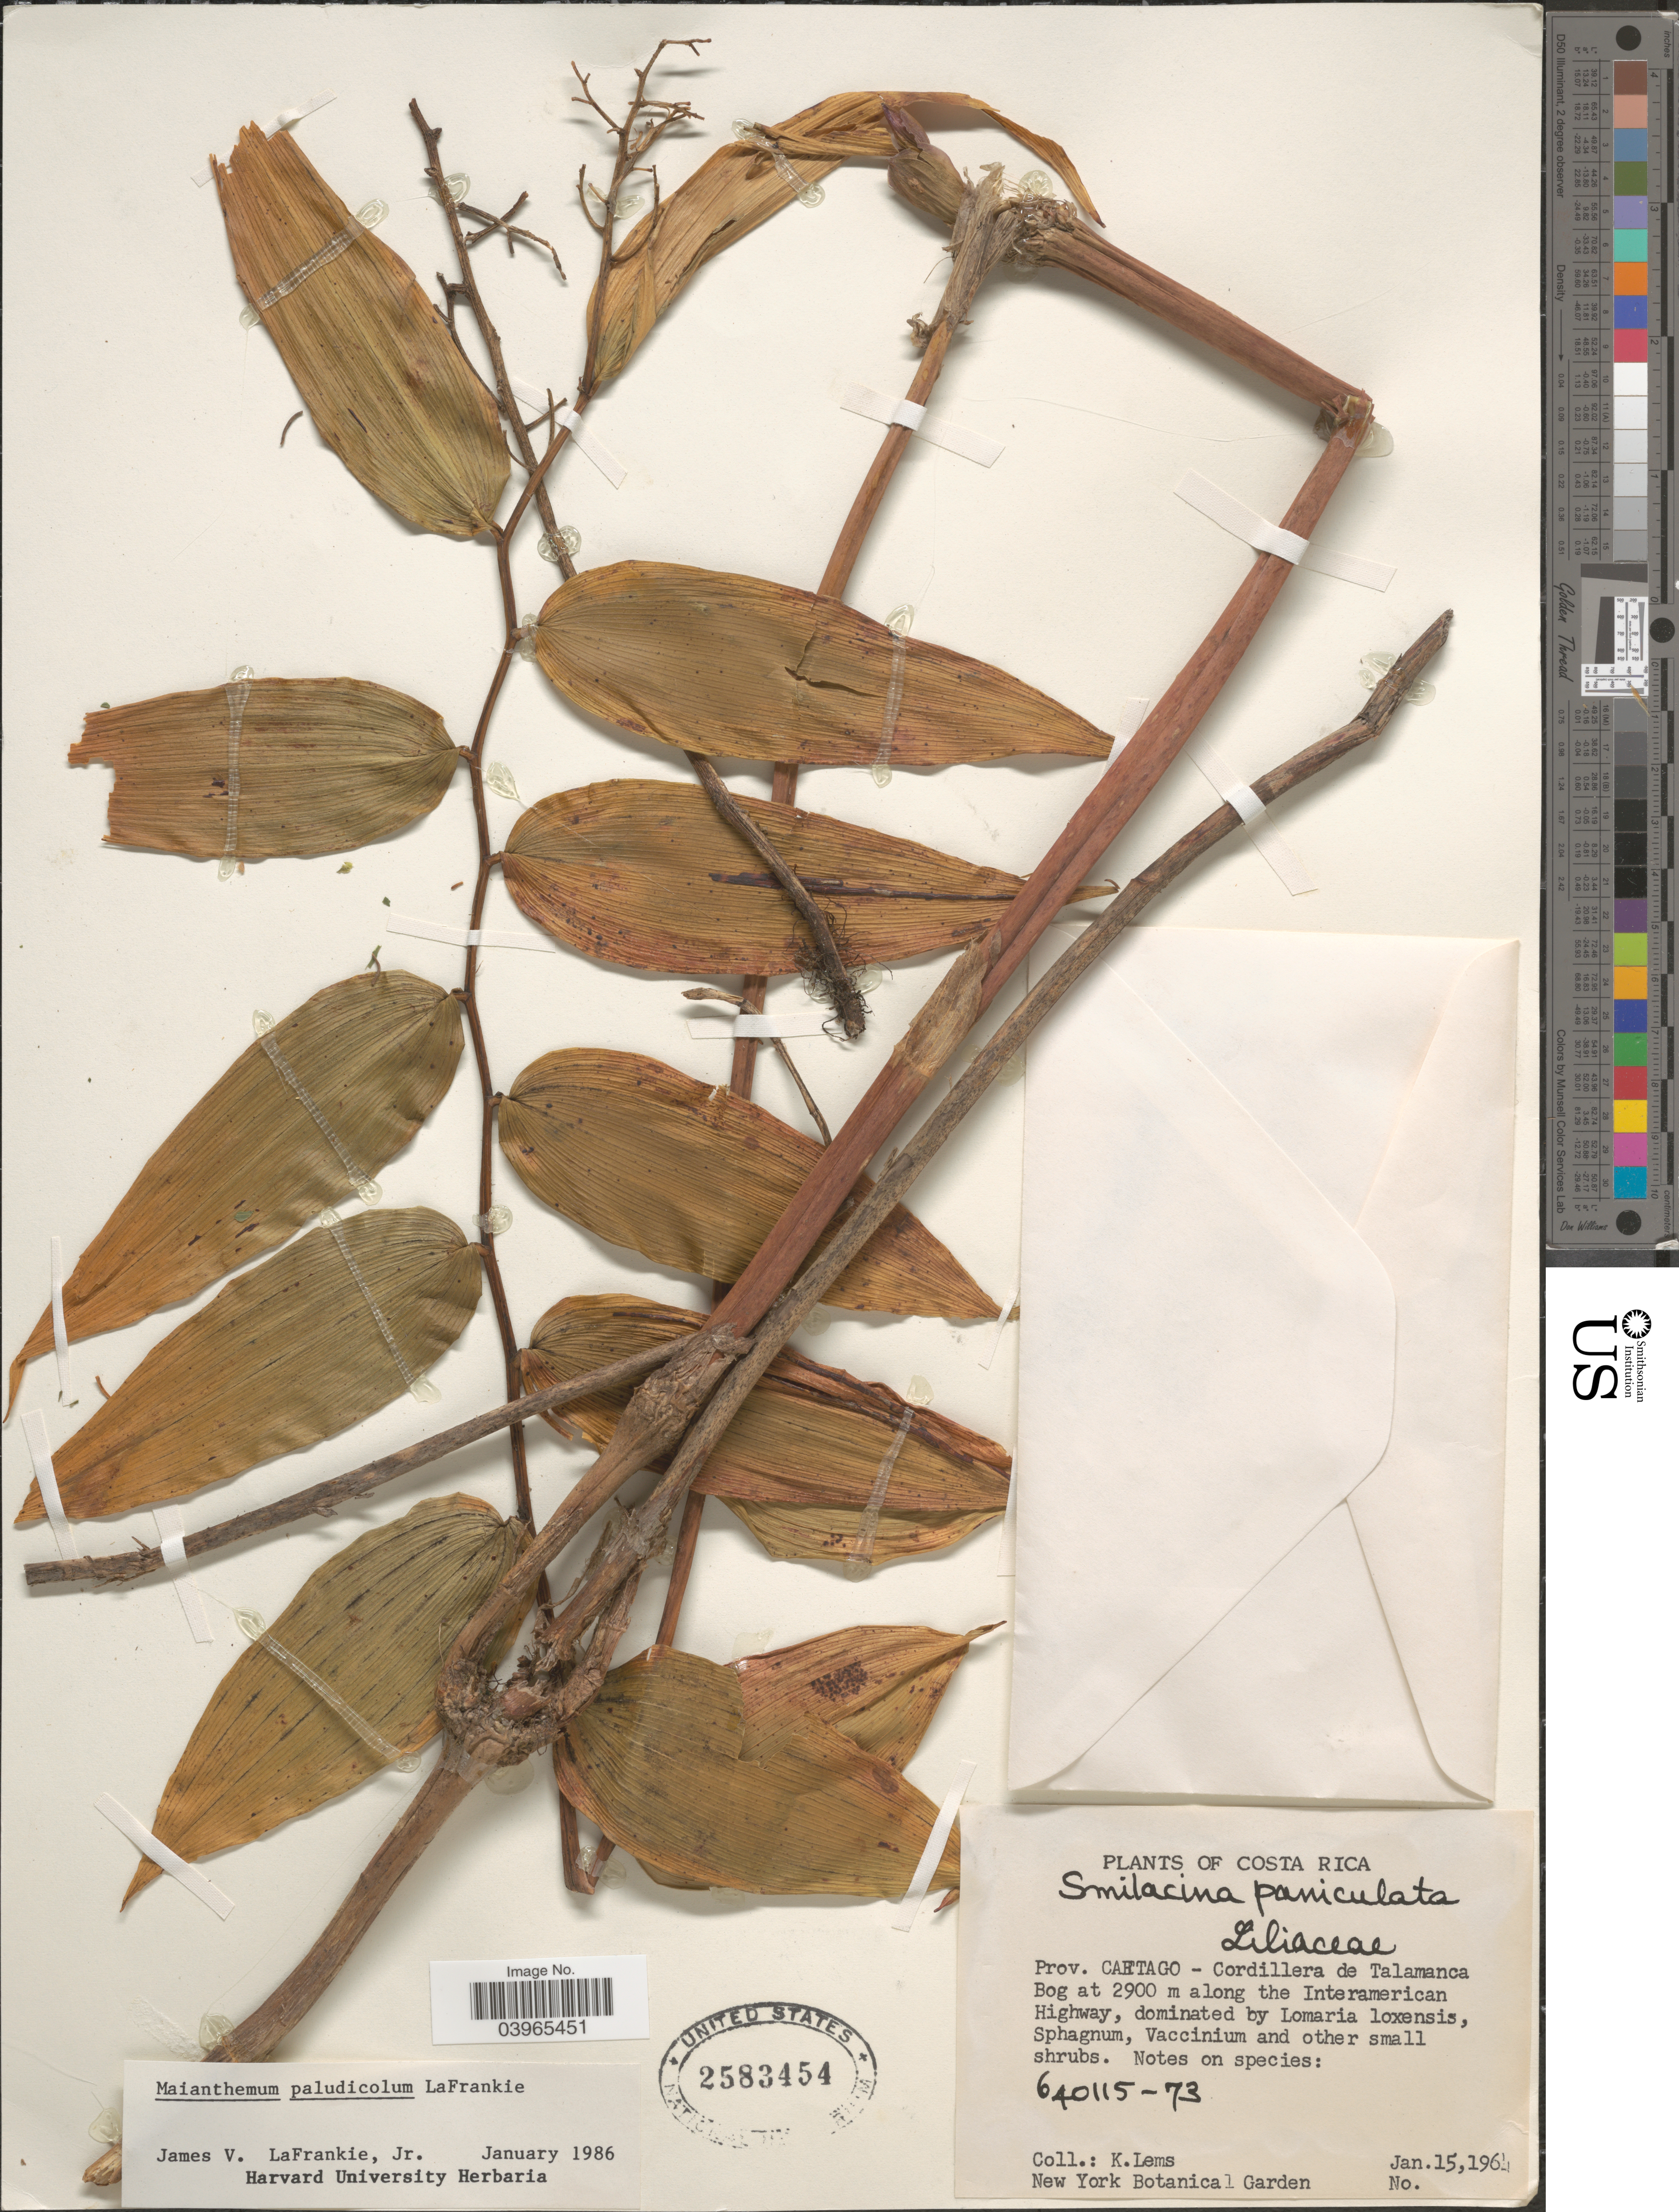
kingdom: Plantae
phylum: Tracheophyta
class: Liliopsida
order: Asparagales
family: Asparagaceae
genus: Maianthemum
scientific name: Maianthemum paludicola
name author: LaFrankie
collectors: K. Lems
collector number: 640115-73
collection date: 1964-01-15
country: Costa Rica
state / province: Cartago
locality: Cordillera de Talamanca Bog along the Interamerican Highway.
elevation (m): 2900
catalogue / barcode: US 2583454